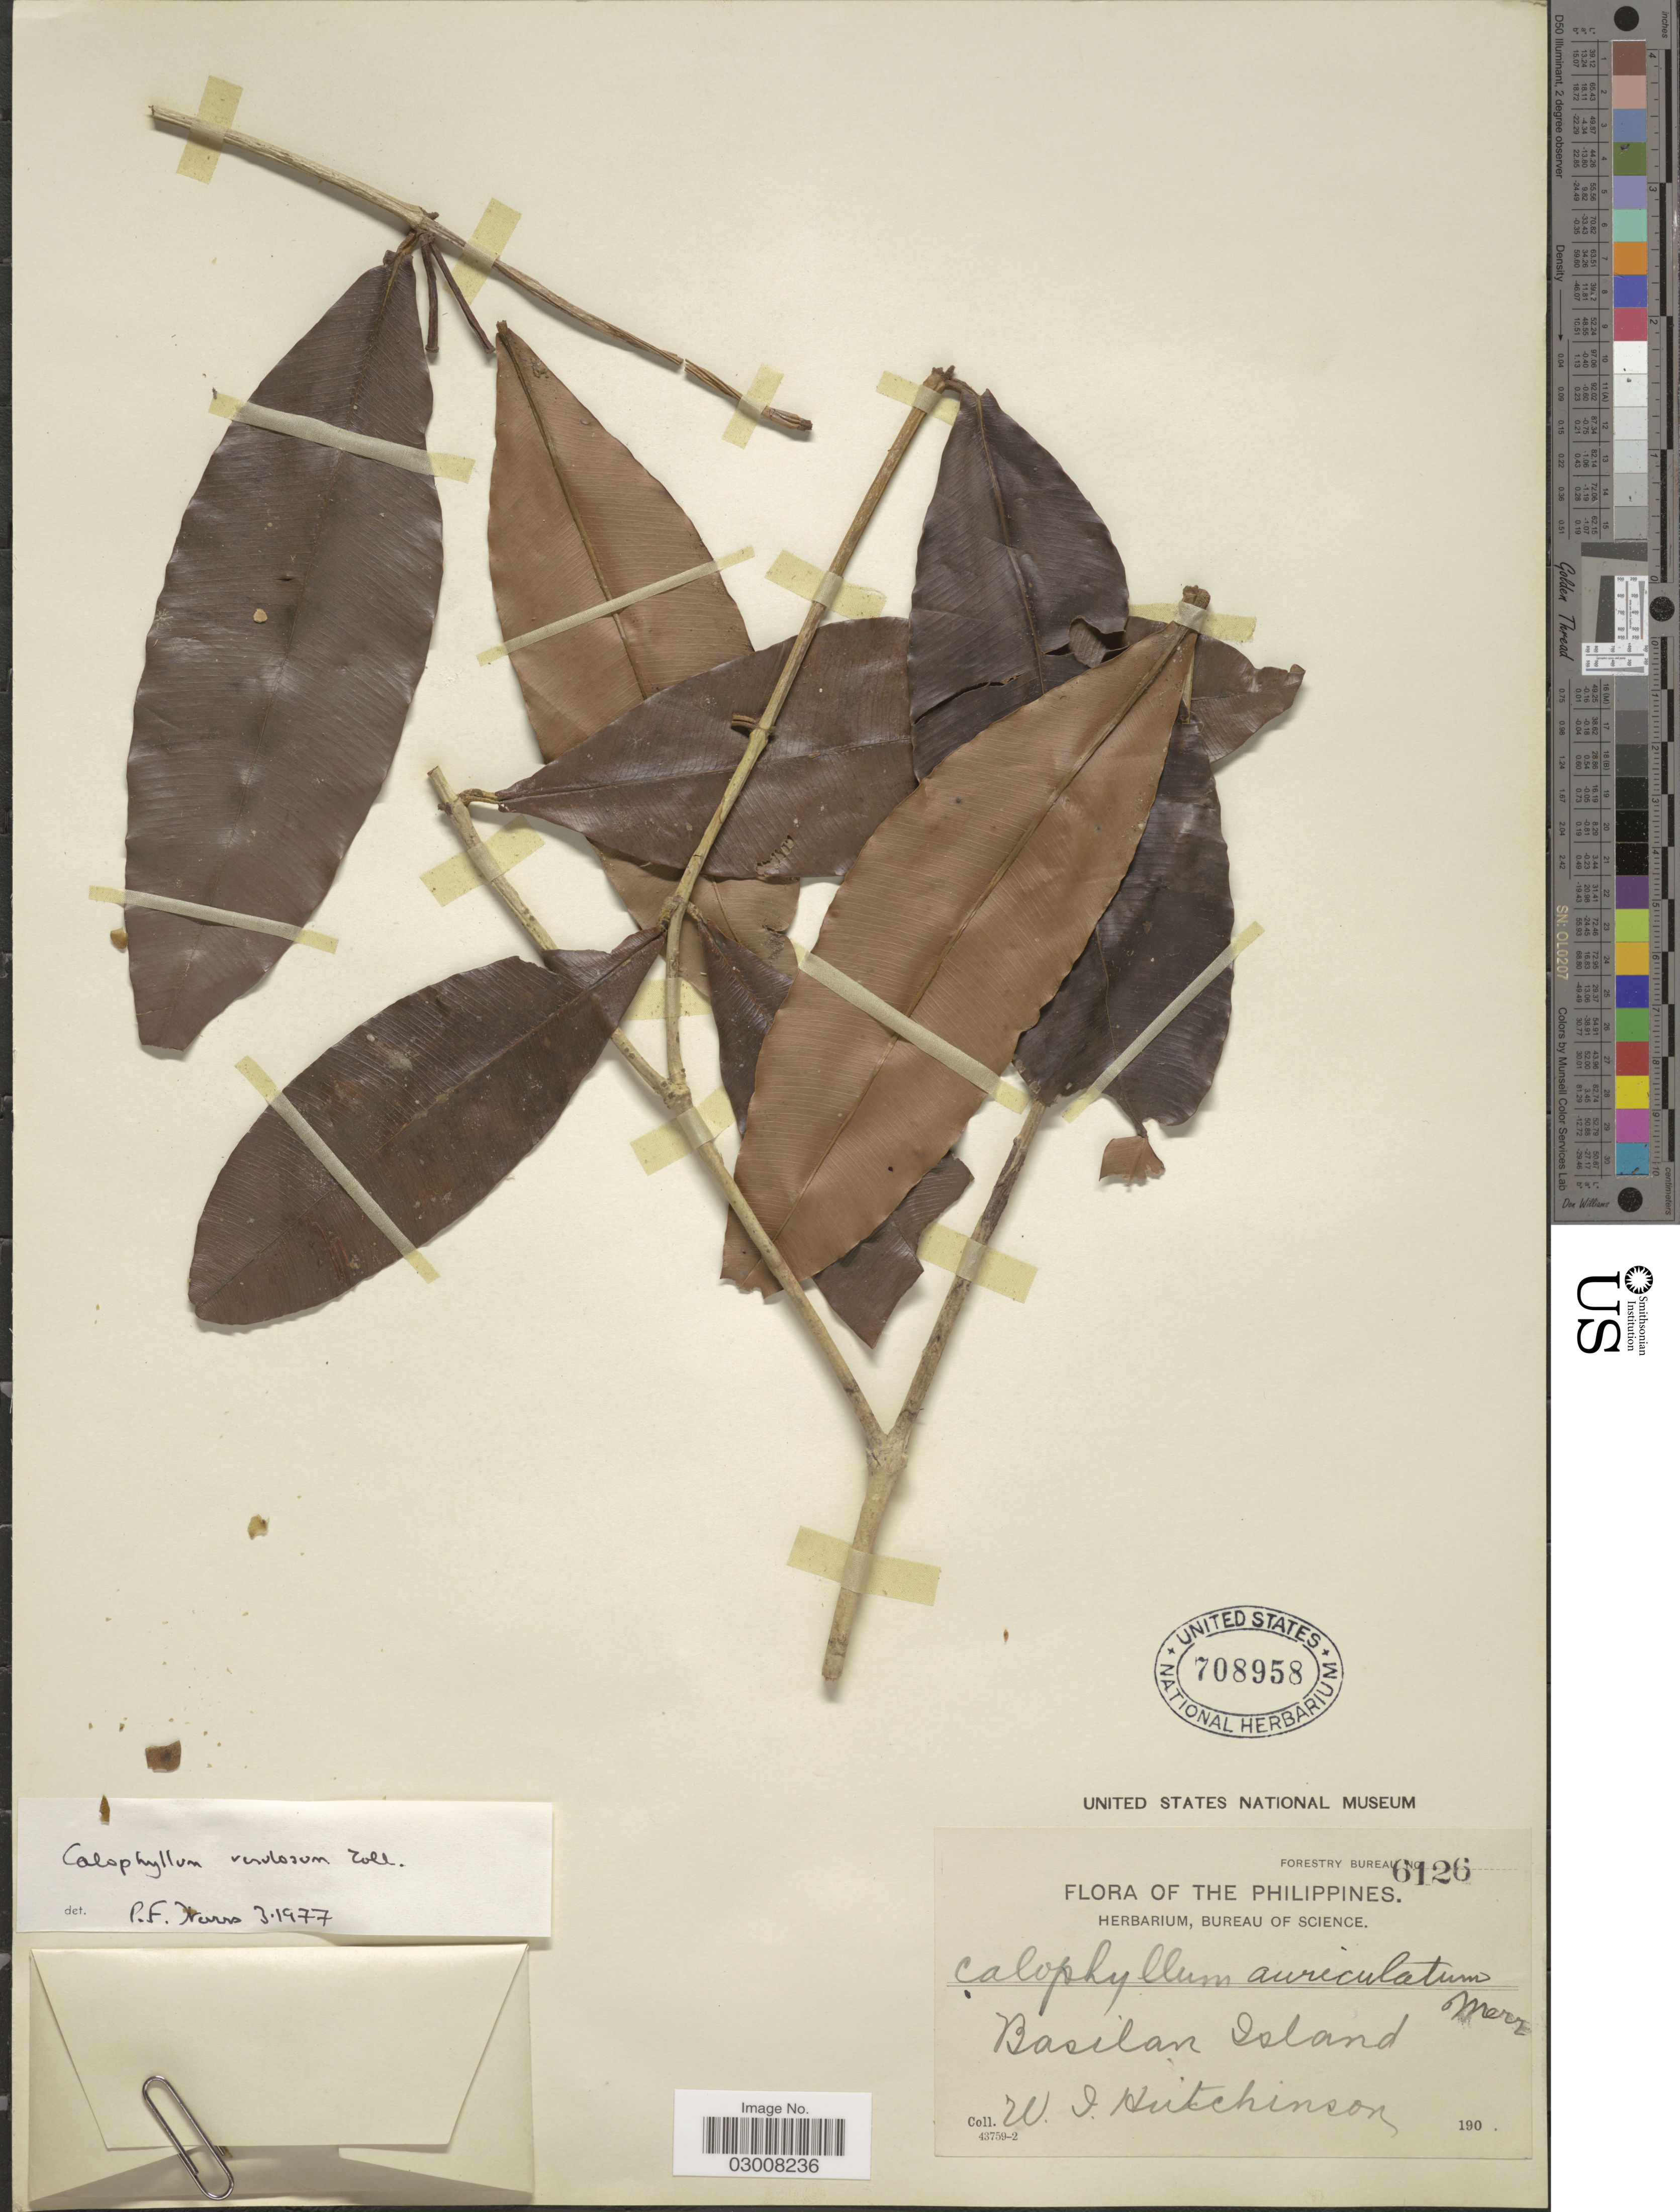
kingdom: Plantae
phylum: Tracheophyta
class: Magnoliopsida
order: Malpighiales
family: Calophyllaceae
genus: Calophyllum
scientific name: Calophyllum venulosum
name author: Zoll.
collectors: W. I. Hutchinson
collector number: Forestry Bureau 6126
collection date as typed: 190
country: Philippines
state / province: Muslim Mindanao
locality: Basilan Island.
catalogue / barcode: US 708958